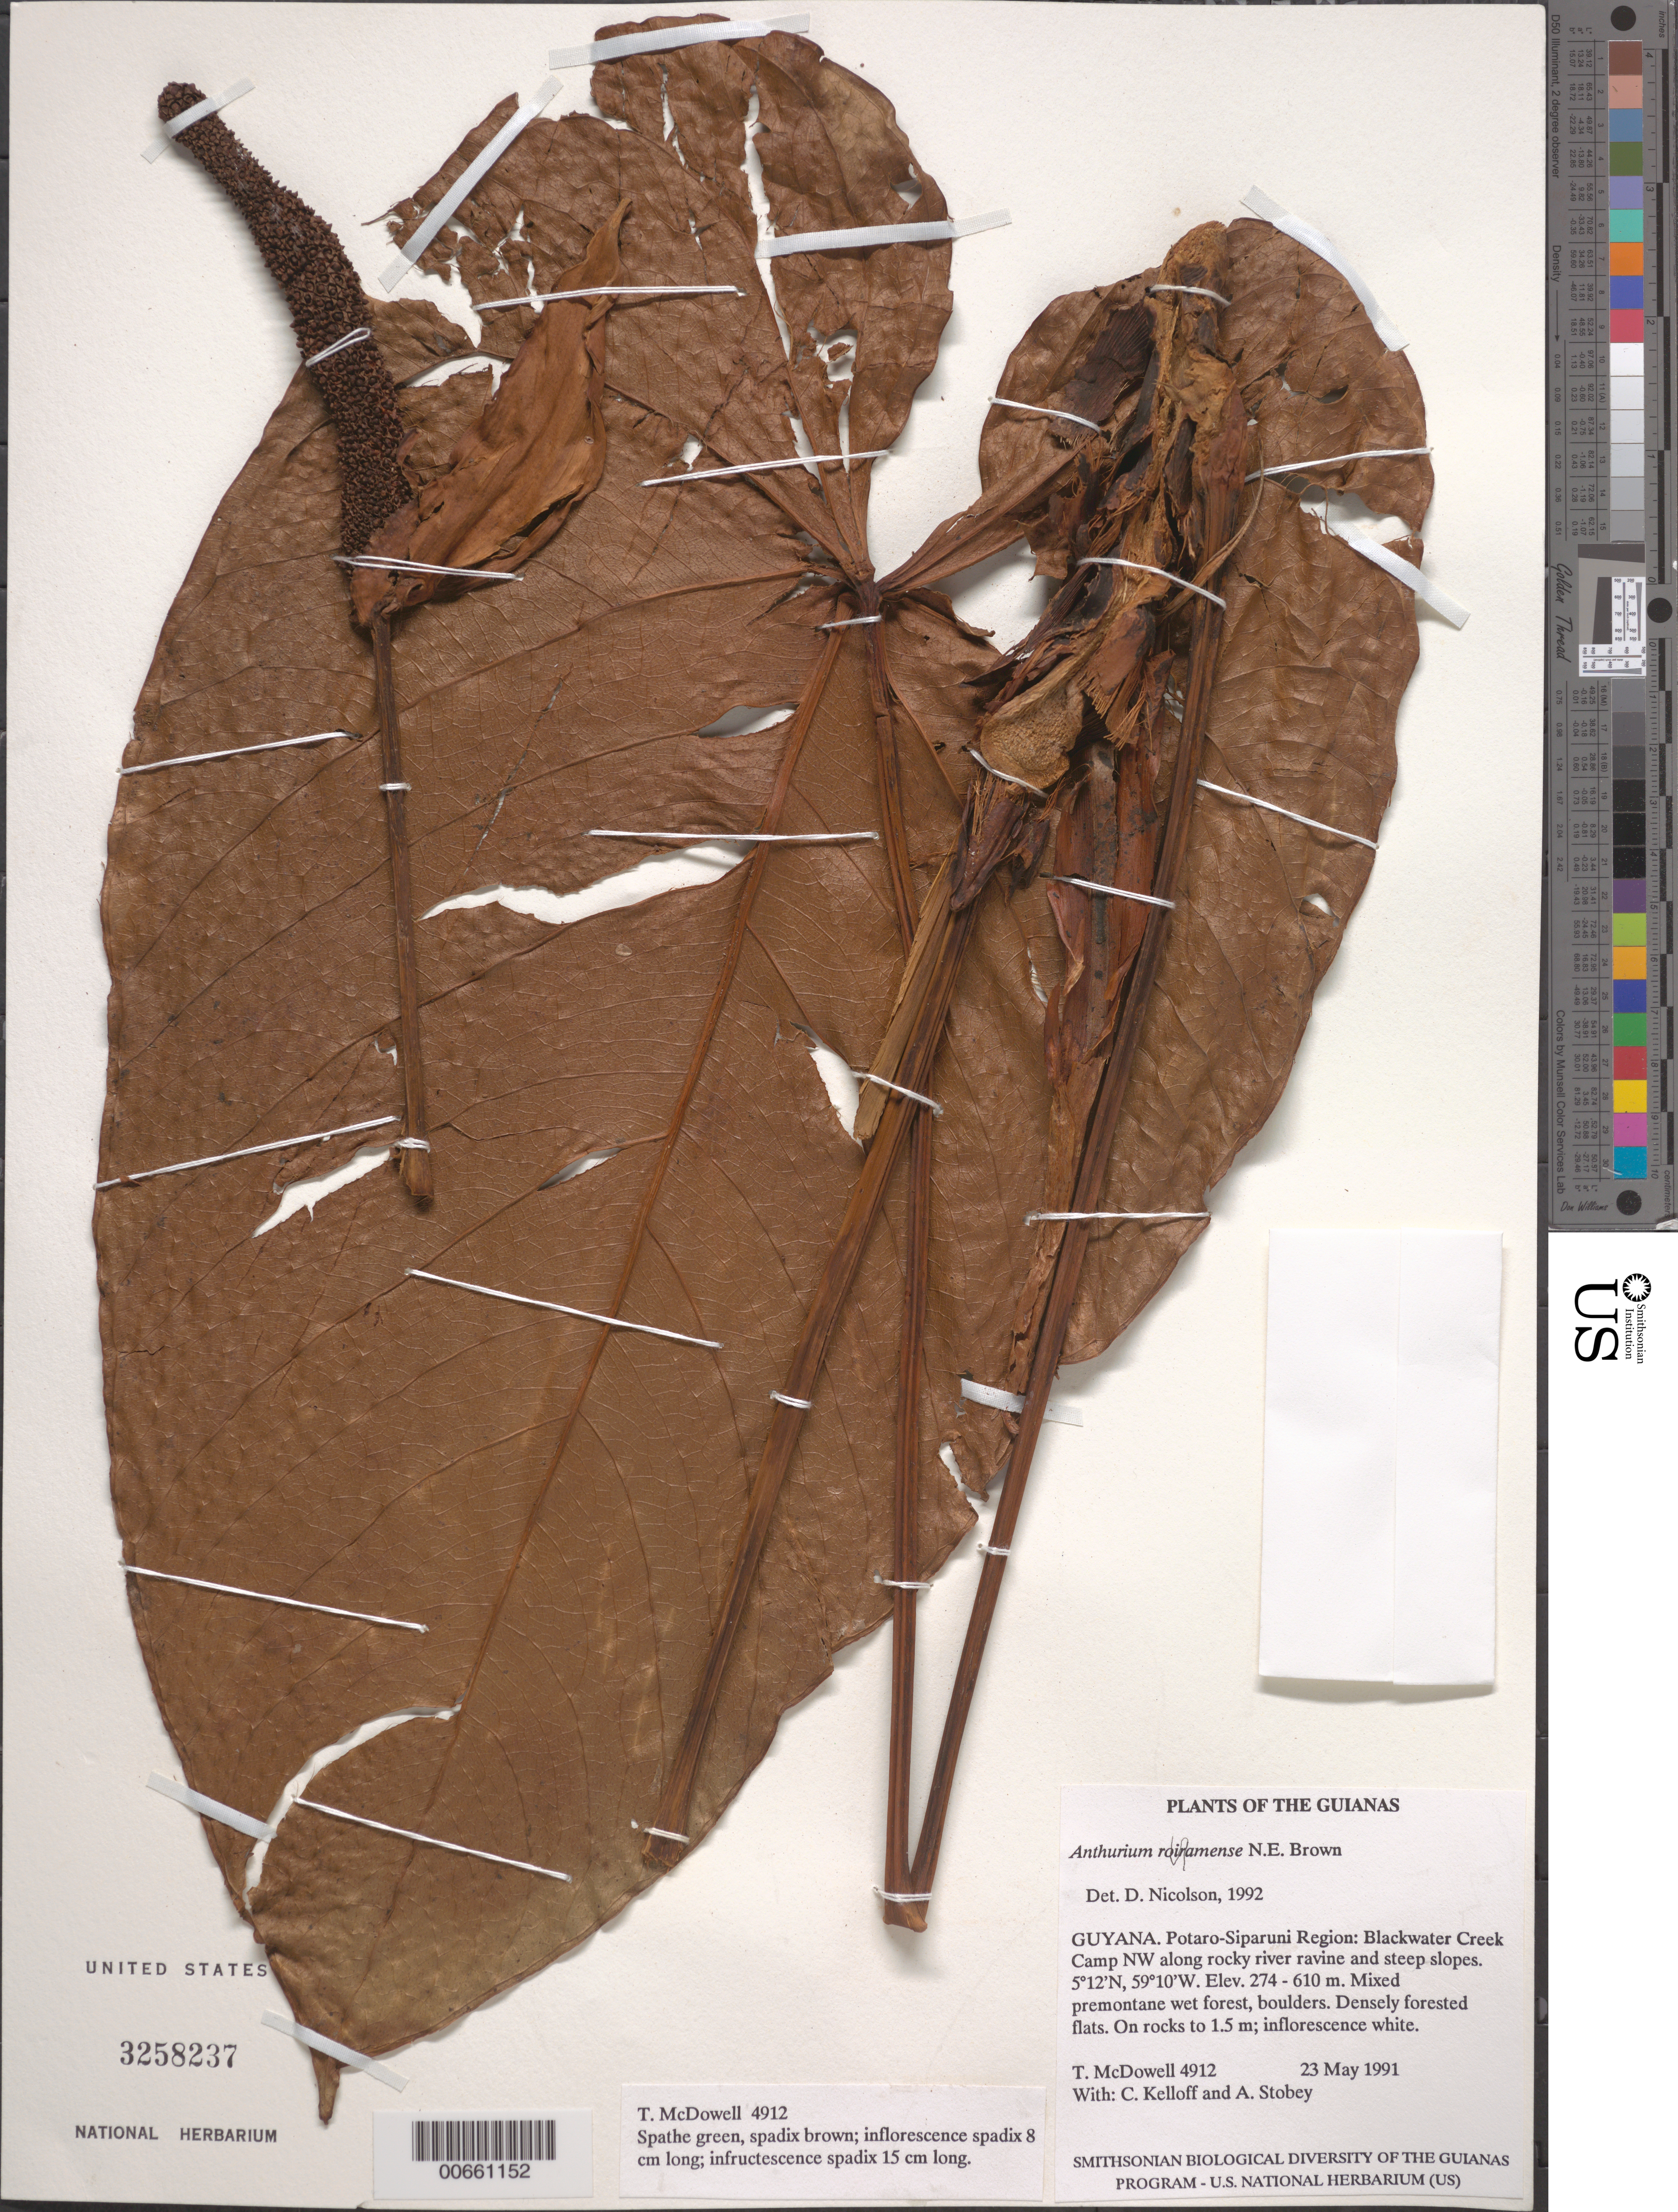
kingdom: Plantae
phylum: Tracheophyta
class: Liliopsida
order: Alismatales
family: Araceae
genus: Anthurium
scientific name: Anthurium roraimense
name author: N.E. Br. in Thurn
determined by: Nicolson, Dan H.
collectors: T. McDowell, C. L. Kelloff & A. Stobey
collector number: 4912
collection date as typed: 23 May 1991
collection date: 1991-05-23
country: Guyana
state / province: Potaro-Siparuni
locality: Blackwater Creek Camp NW along ravine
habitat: Rocky river ravine, steep slopes. Mixed premontane wet forest, boulders. Densely forested flats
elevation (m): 274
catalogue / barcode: US 3258237